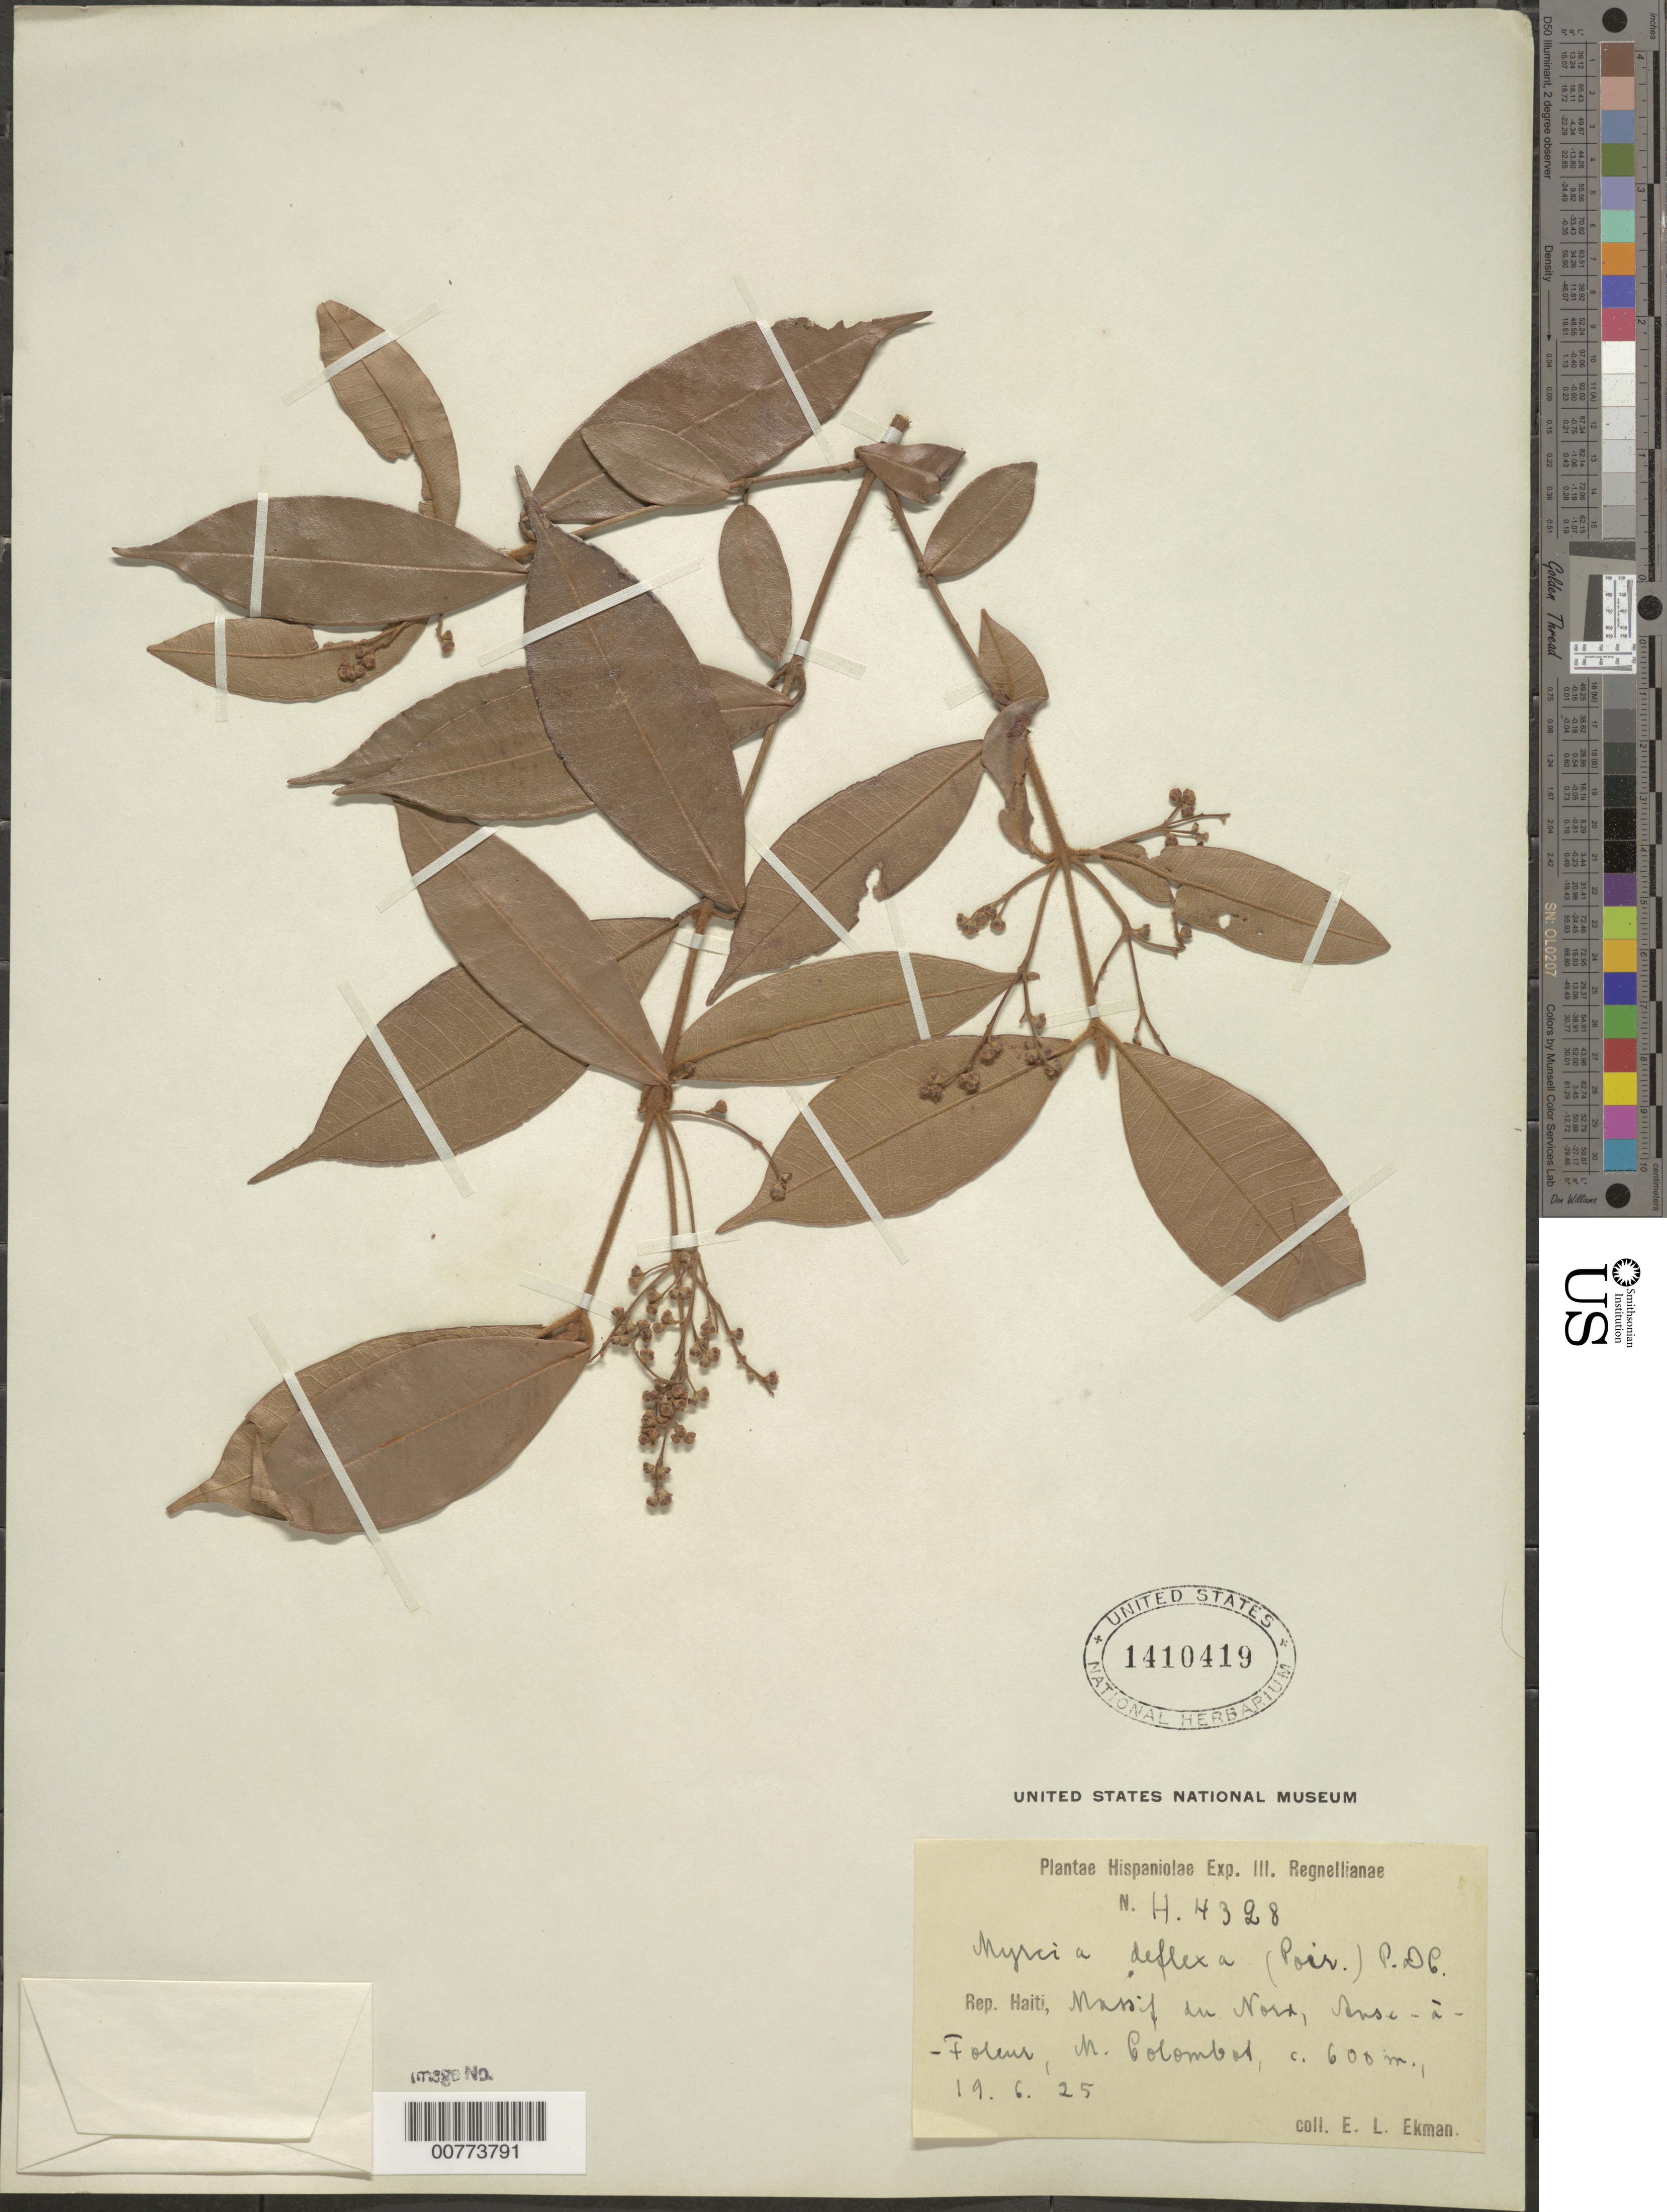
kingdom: Plantae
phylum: Tracheophyta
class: Magnoliopsida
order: Myrtales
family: Myrtaceae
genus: Myrcia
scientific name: Myrcia deflexa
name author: (Poir.) DC.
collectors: E. L. Ekman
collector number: H 4328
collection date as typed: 19 Jun 1925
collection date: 1925-06-19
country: Haiti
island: Hispaniola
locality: Massif du Nord, Anse-ã-Foleur, M. Colombod.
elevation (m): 600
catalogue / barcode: US 1410419